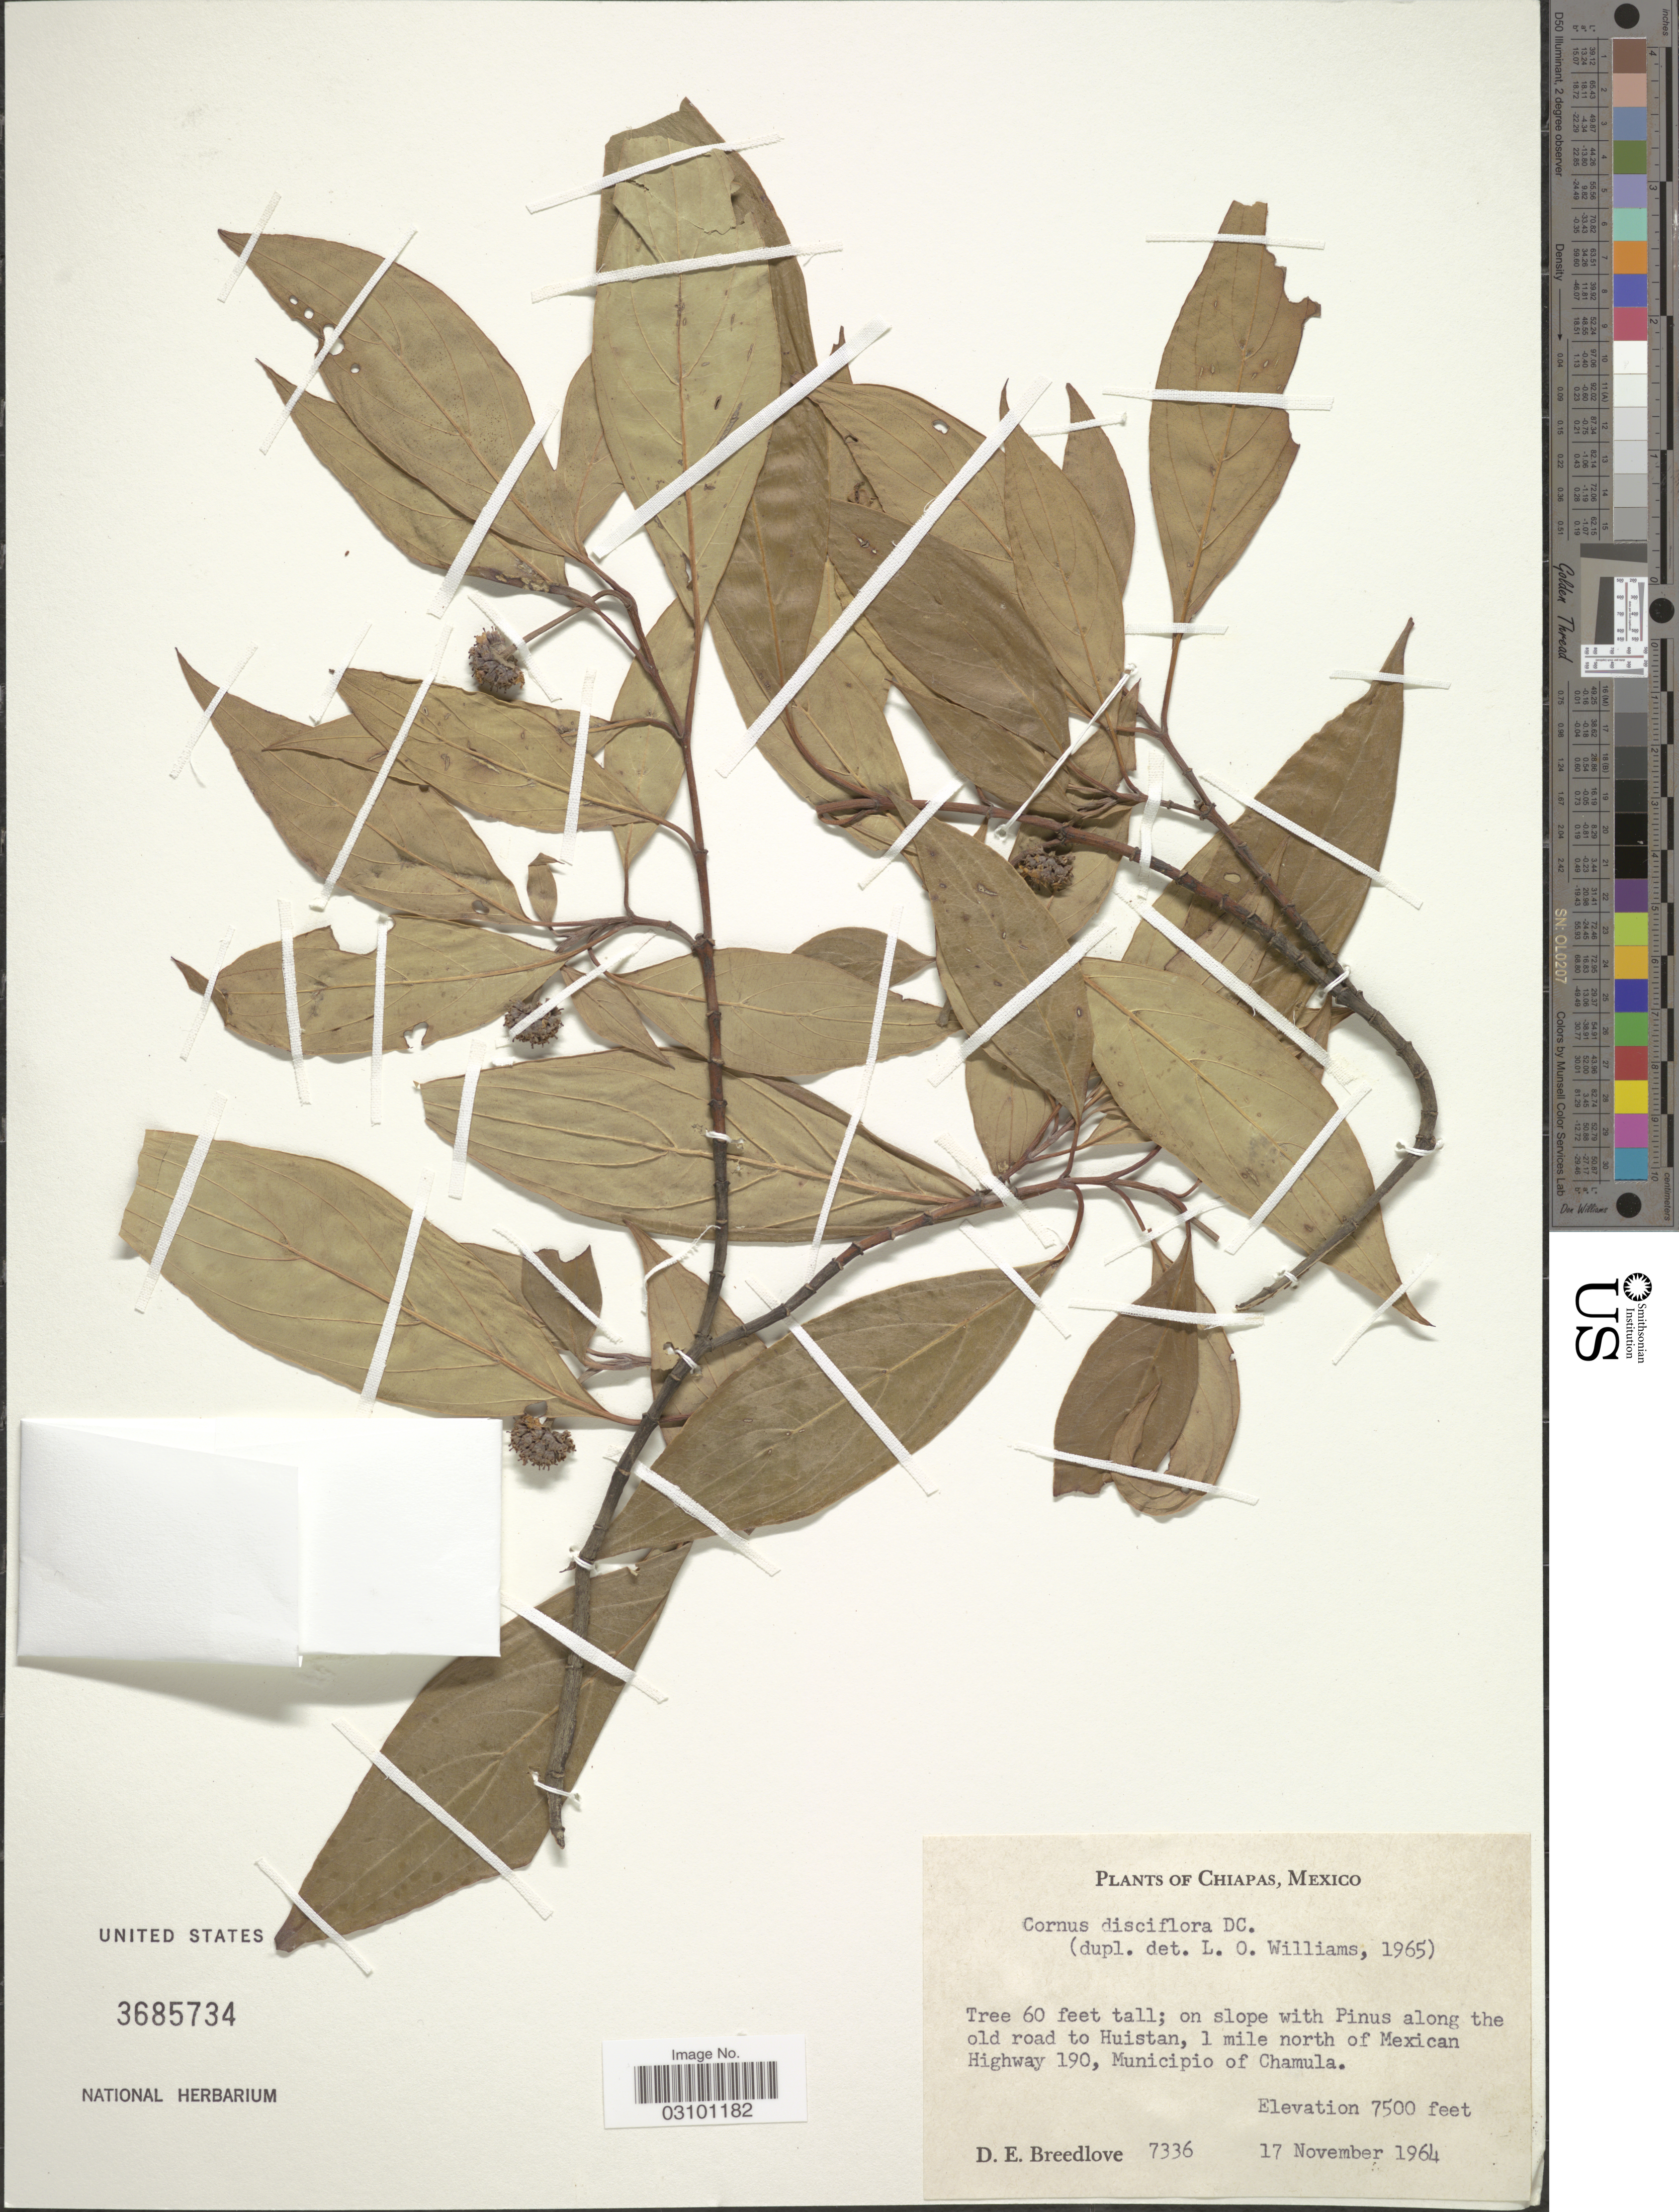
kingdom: Plantae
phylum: Tracheophyta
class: Magnoliopsida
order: Cornales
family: Cornaceae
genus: Cornus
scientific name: Cornus disciflora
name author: Moc. & Sessé ex DC.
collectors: D. E. Breedlove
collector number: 7336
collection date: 1964-11-17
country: Mexico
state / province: Chiapas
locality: On slope with Pinus along the old road to Huistan, 1 mile north of Mexican Highway 190, Municipio of Chamula.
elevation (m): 2286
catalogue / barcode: US 3685734